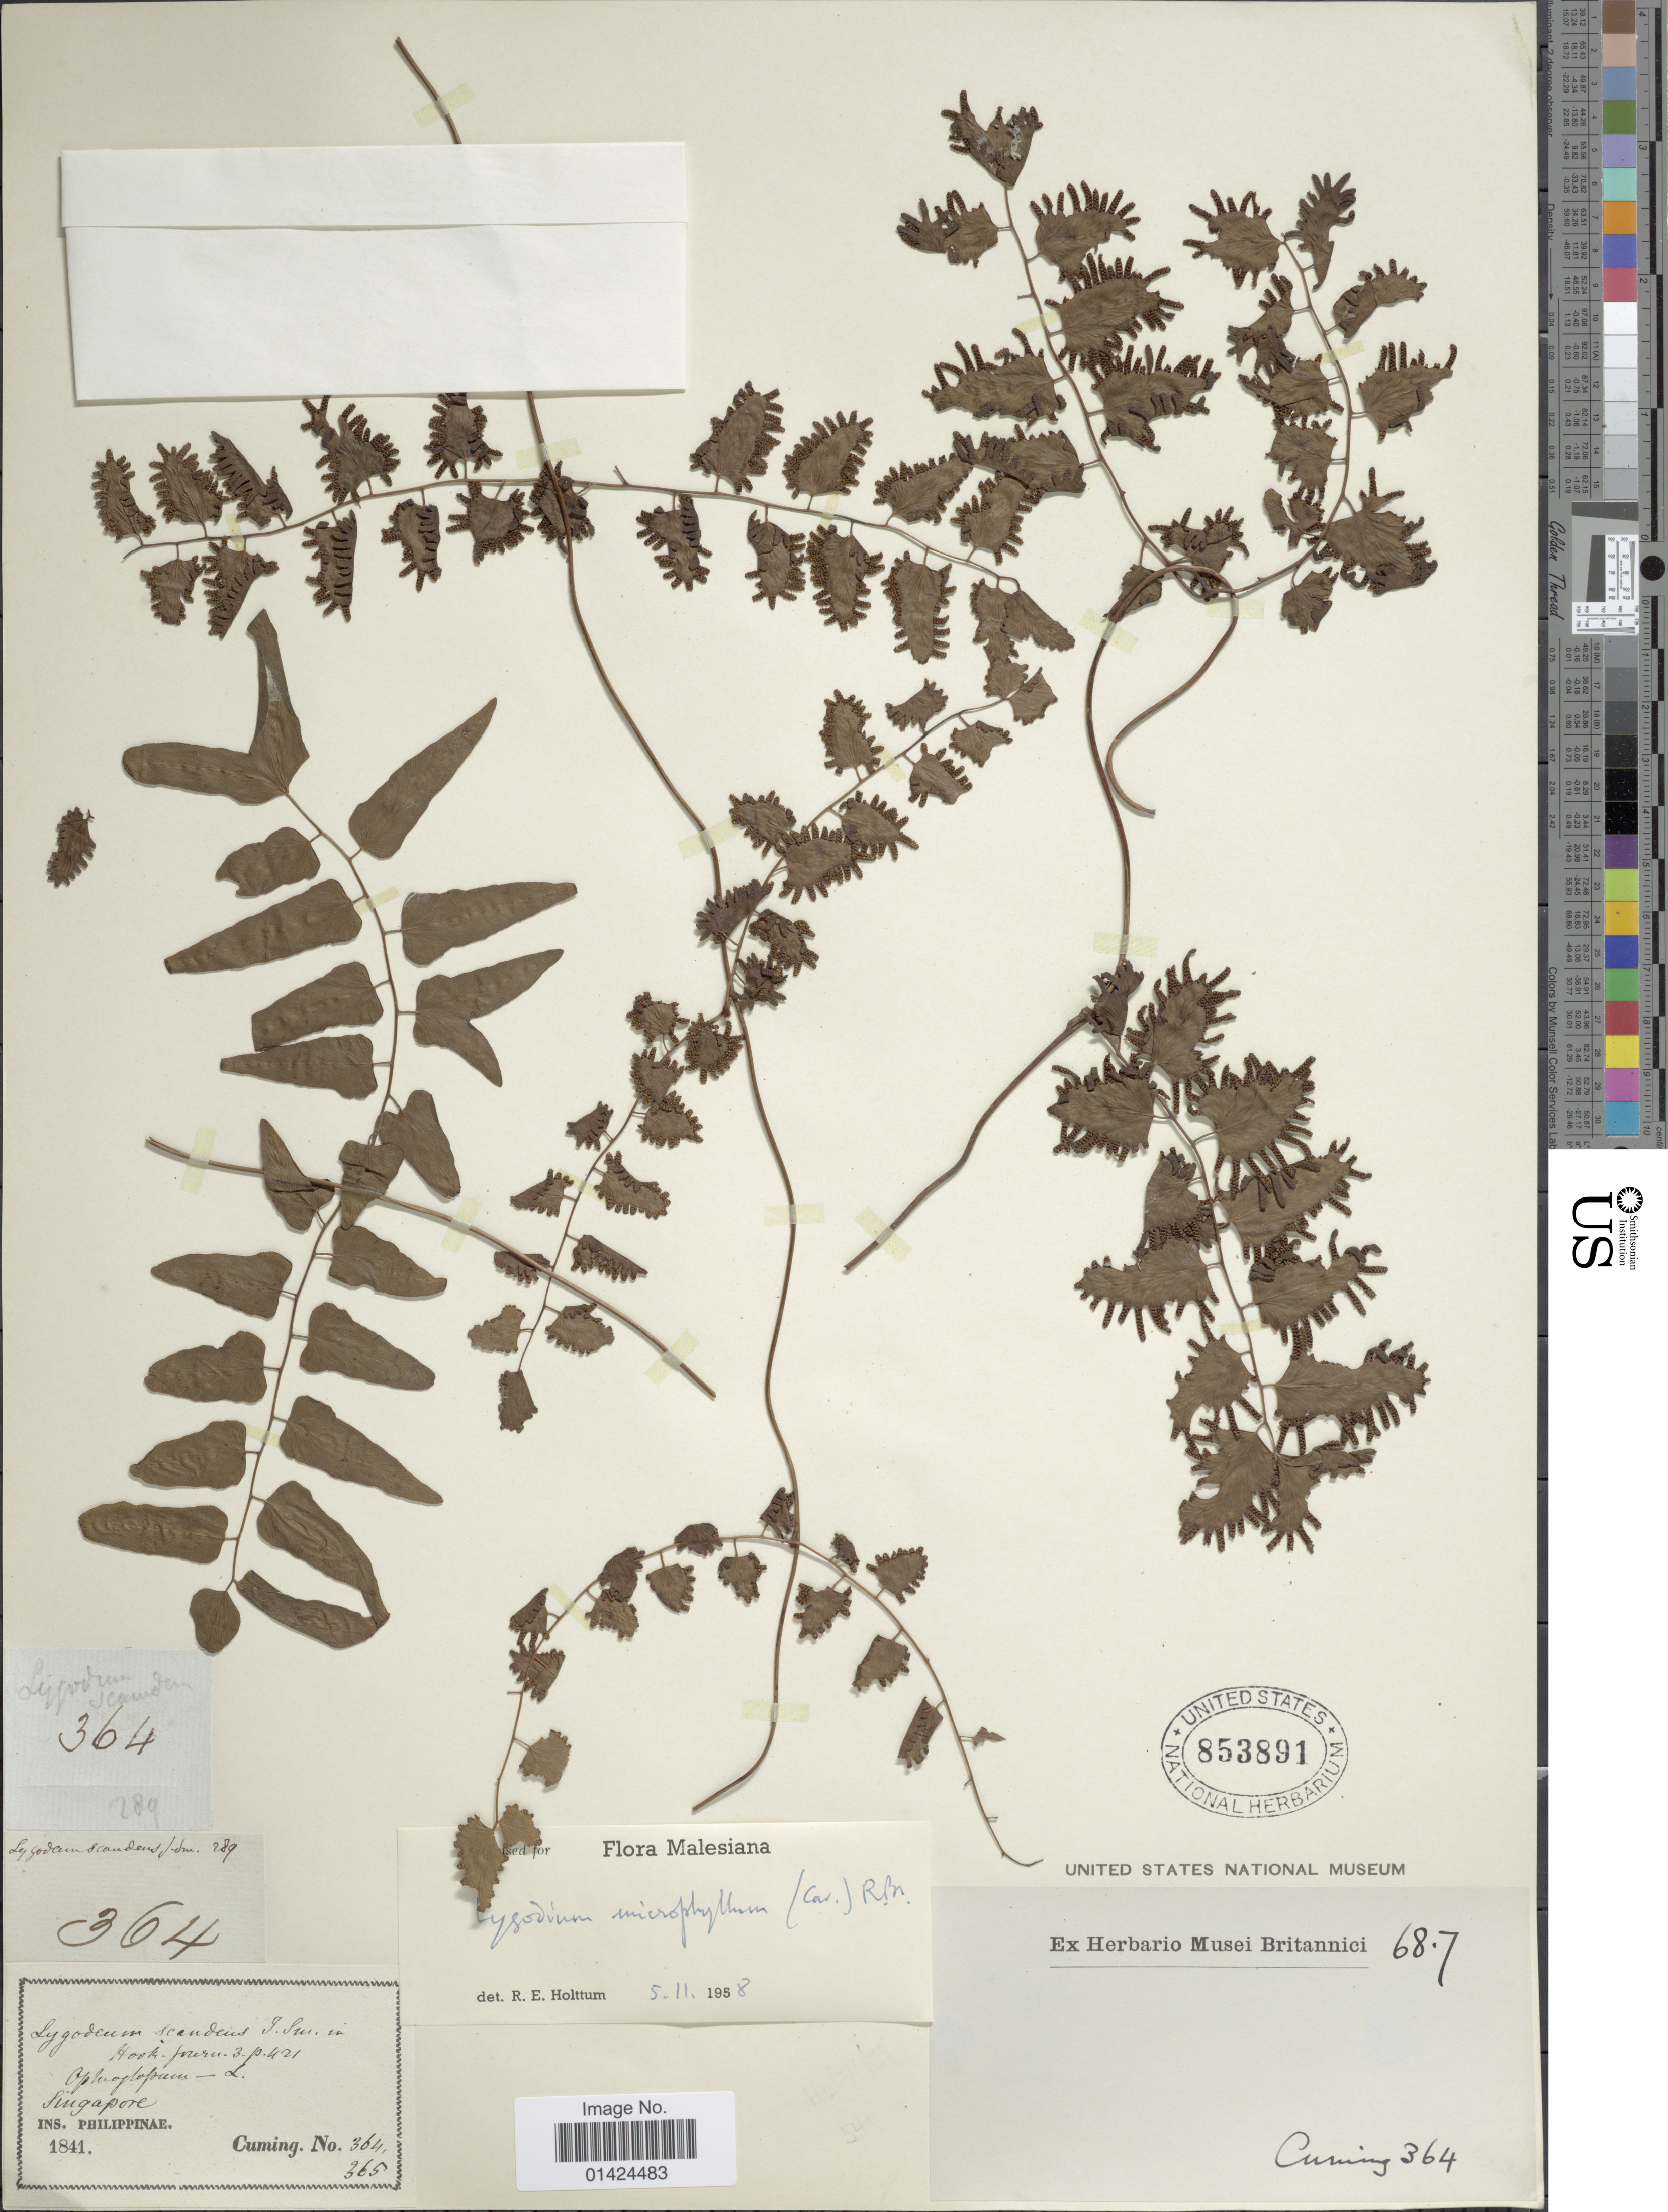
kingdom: Plantae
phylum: Tracheophyta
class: Polypodiopsida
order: Schizaeales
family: Lygodiaceae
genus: Lygodium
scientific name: Lygodium microphyllum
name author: (Cav.) R. Br.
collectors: -. Cuming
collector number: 364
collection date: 1845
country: Singapore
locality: Singapore, Ins. Philippinae.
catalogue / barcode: US 853891